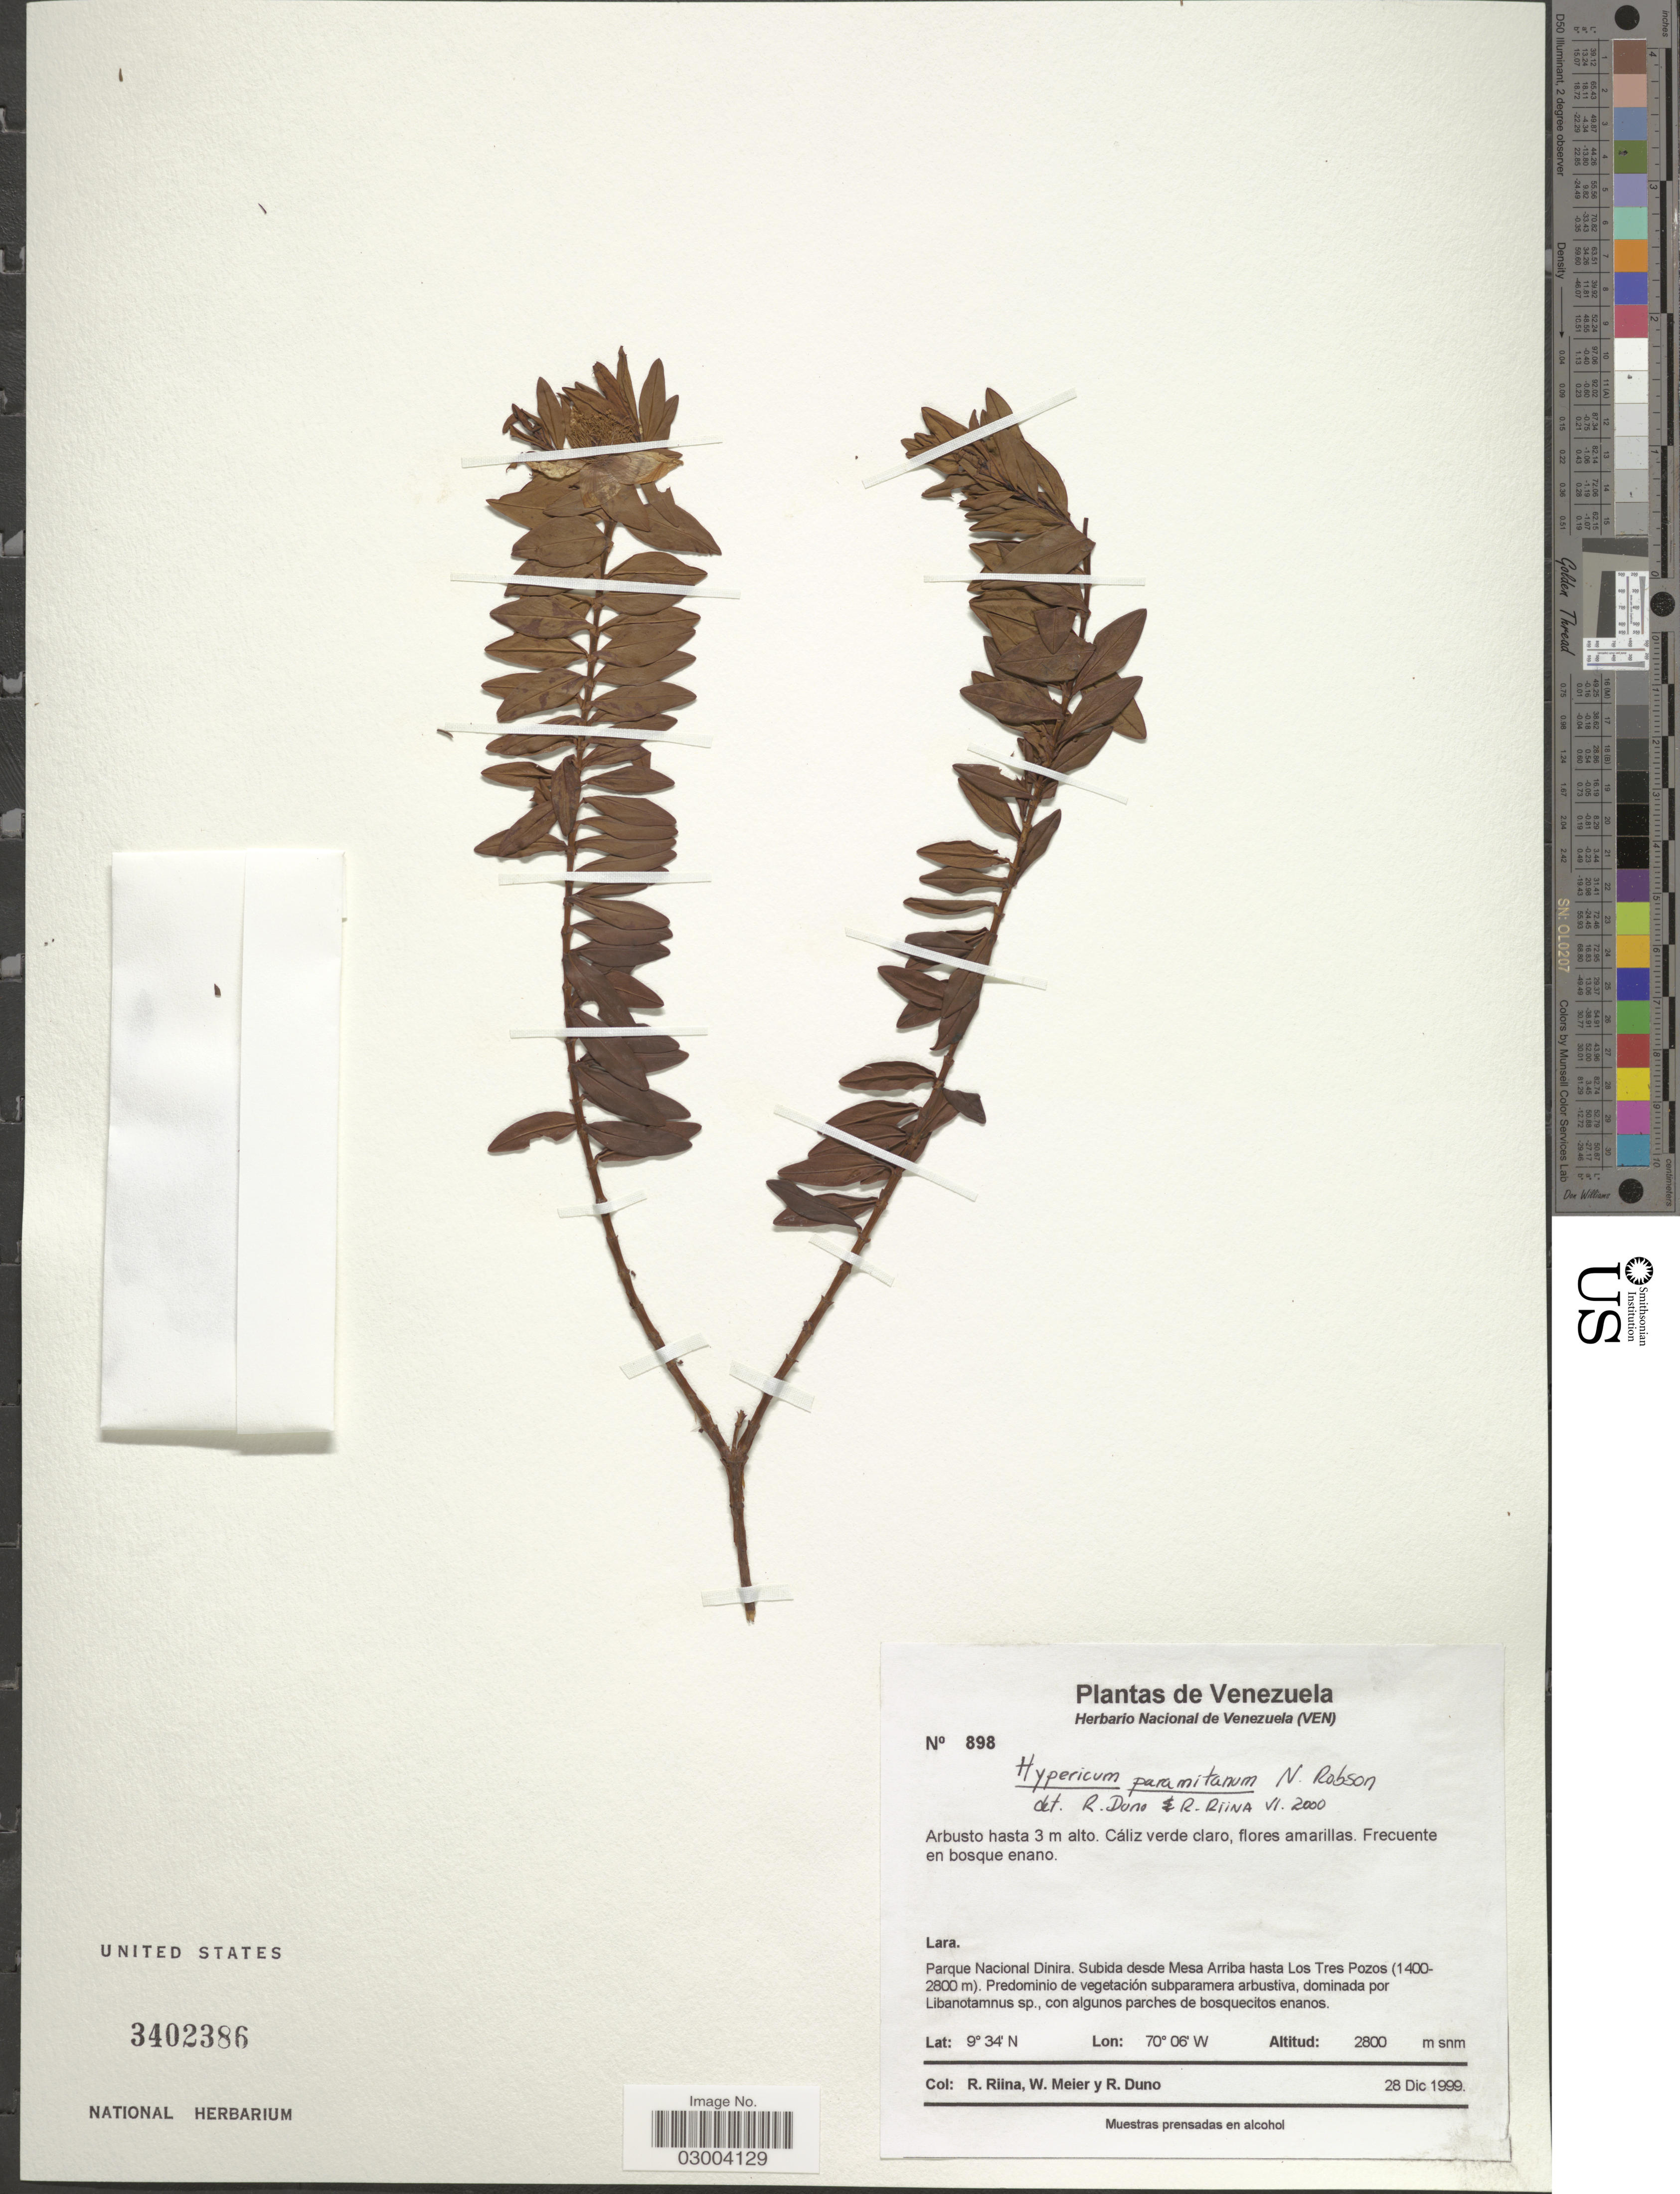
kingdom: Plantae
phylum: Tracheophyta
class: Magnoliopsida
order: Malpighiales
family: Hypericaceae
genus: Hypericum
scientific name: Hypericum paramitanum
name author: N. Robson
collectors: R. Riina, W. Meier & R. Duno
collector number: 898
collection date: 1999-12-28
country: Venezuela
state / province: Lara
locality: Parque Nacional Dinira. Subida desde Mesa Arriba hasta Los Tres Pozos.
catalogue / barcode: US 3402386